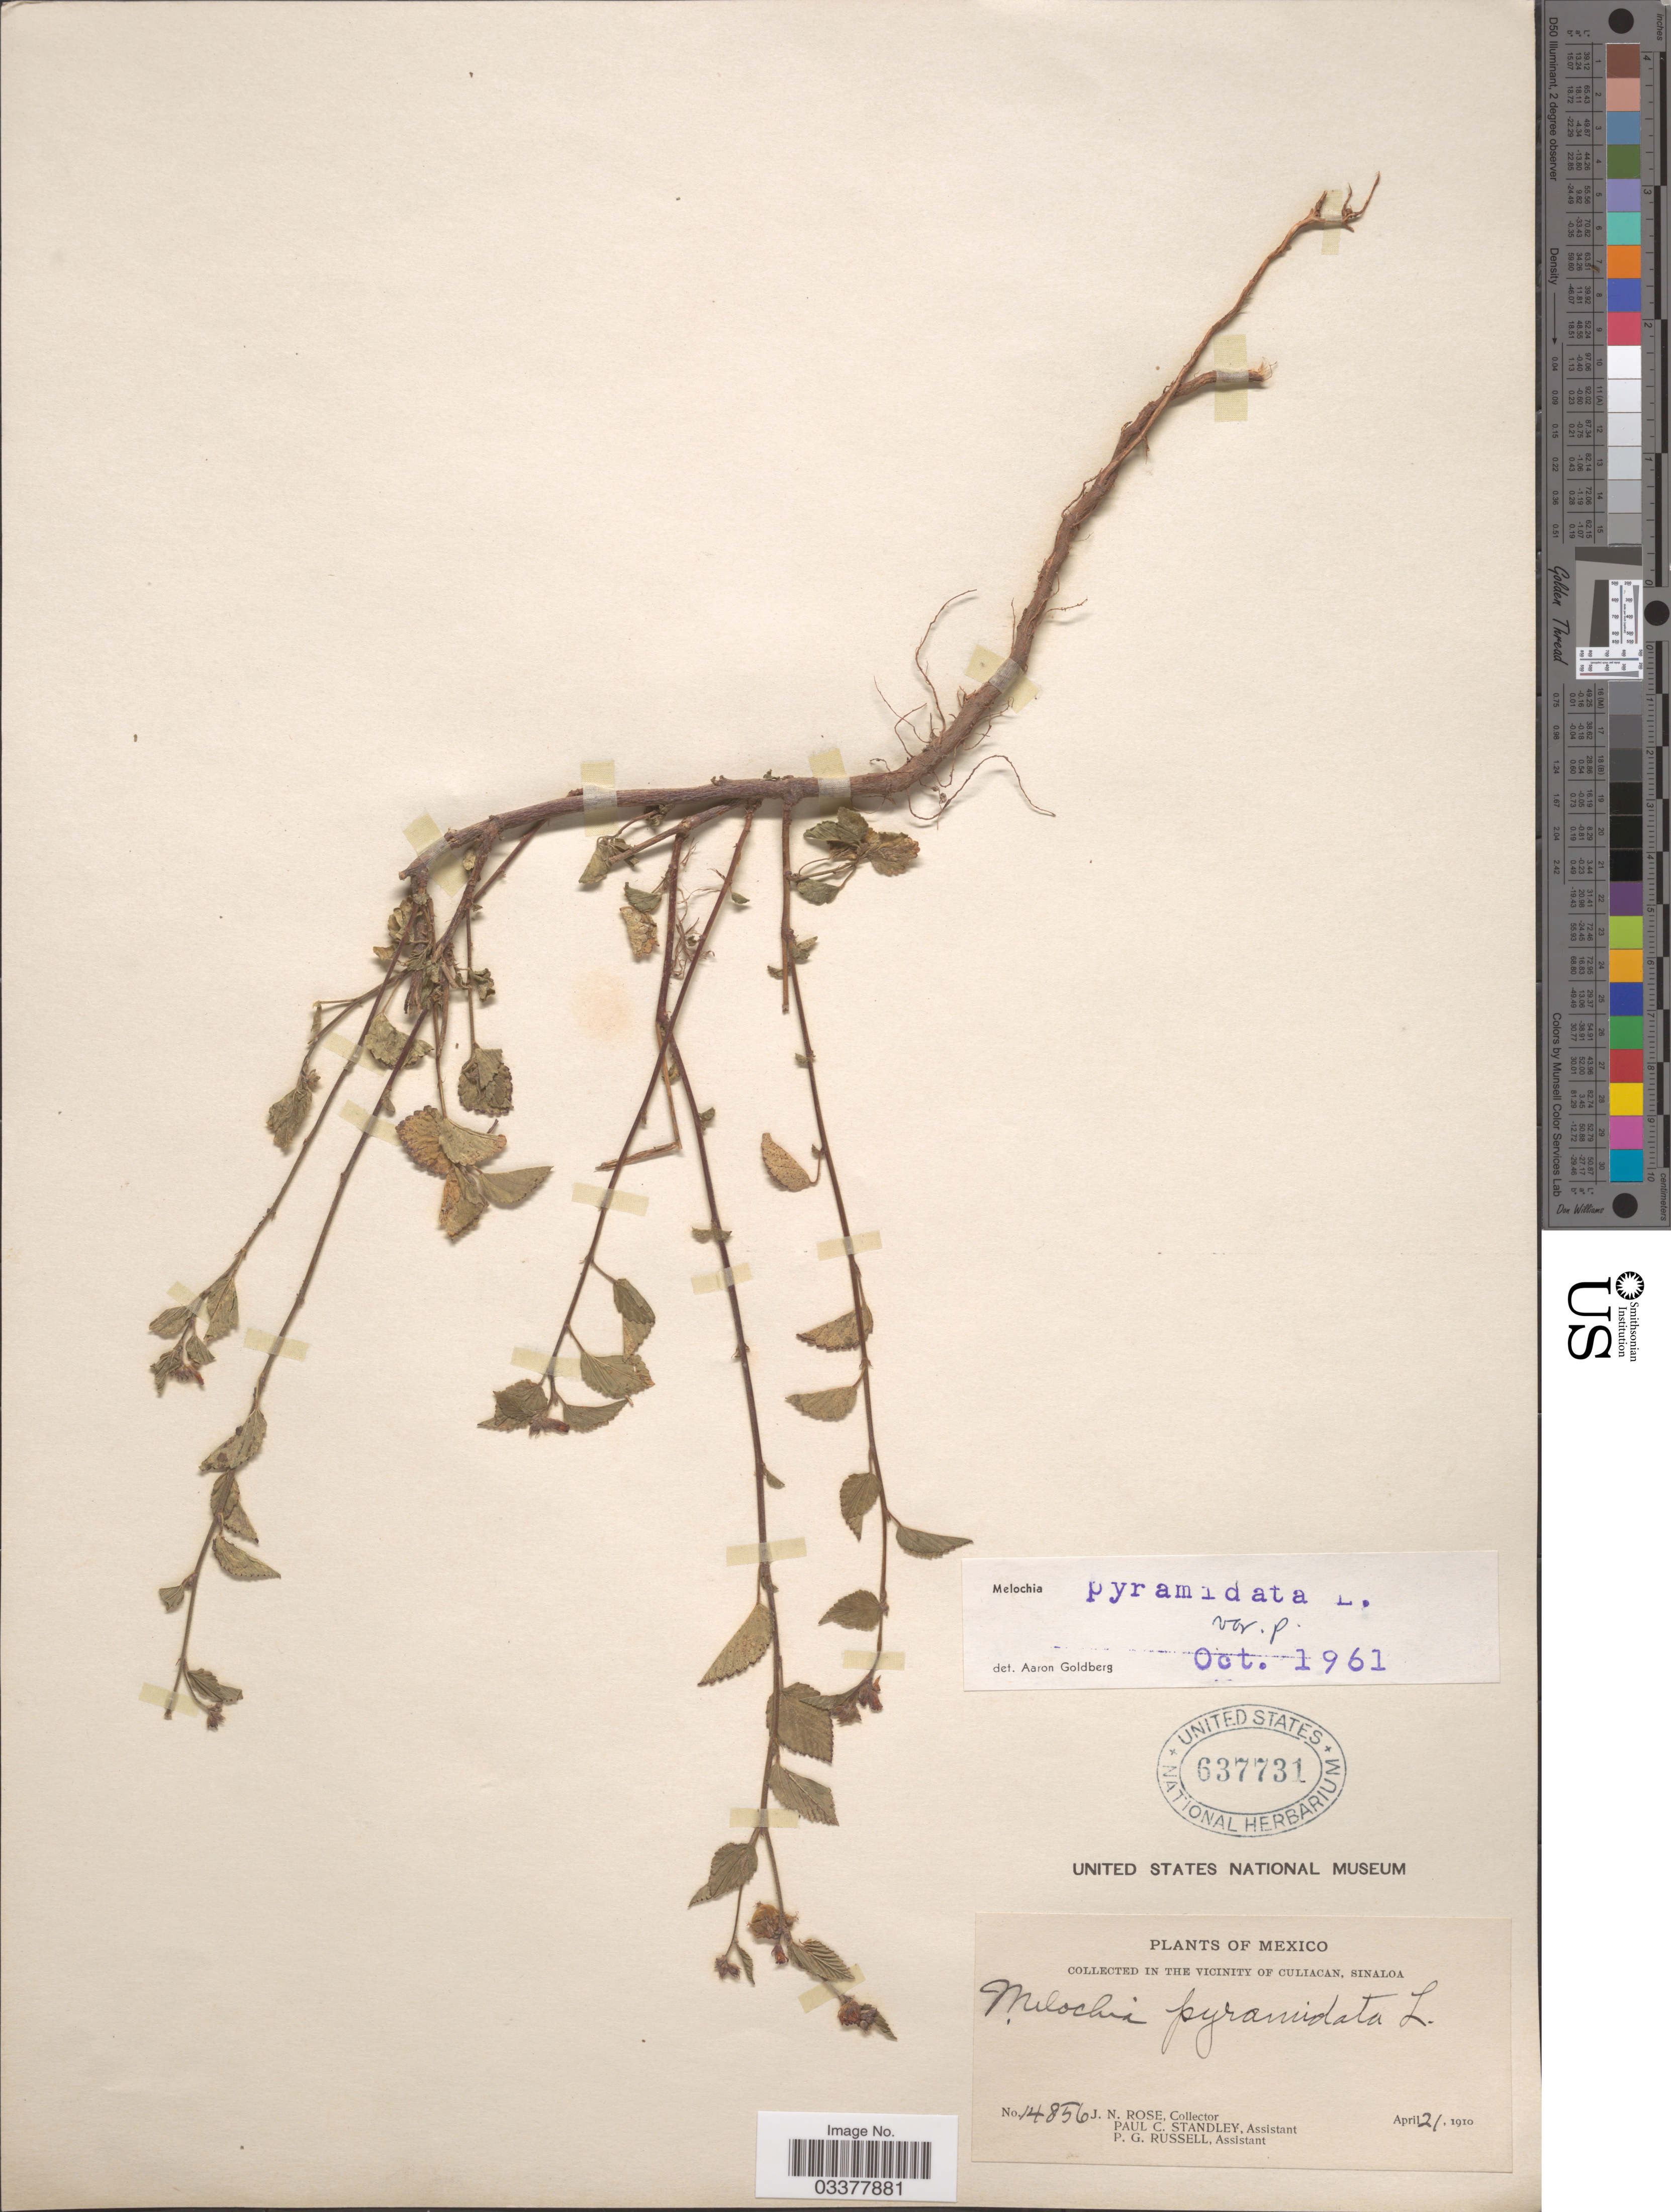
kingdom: Plantae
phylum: Tracheophyta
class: Magnoliopsida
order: Malvales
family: Malvaceae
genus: Melochia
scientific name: Melochia pyramidata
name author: L.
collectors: J. N. Rose, P. C. Standley & P. G. Russell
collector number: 14856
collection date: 1910-04-21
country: Mexico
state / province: Sinaloa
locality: In the vicinity of Culiacan.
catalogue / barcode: US 637731